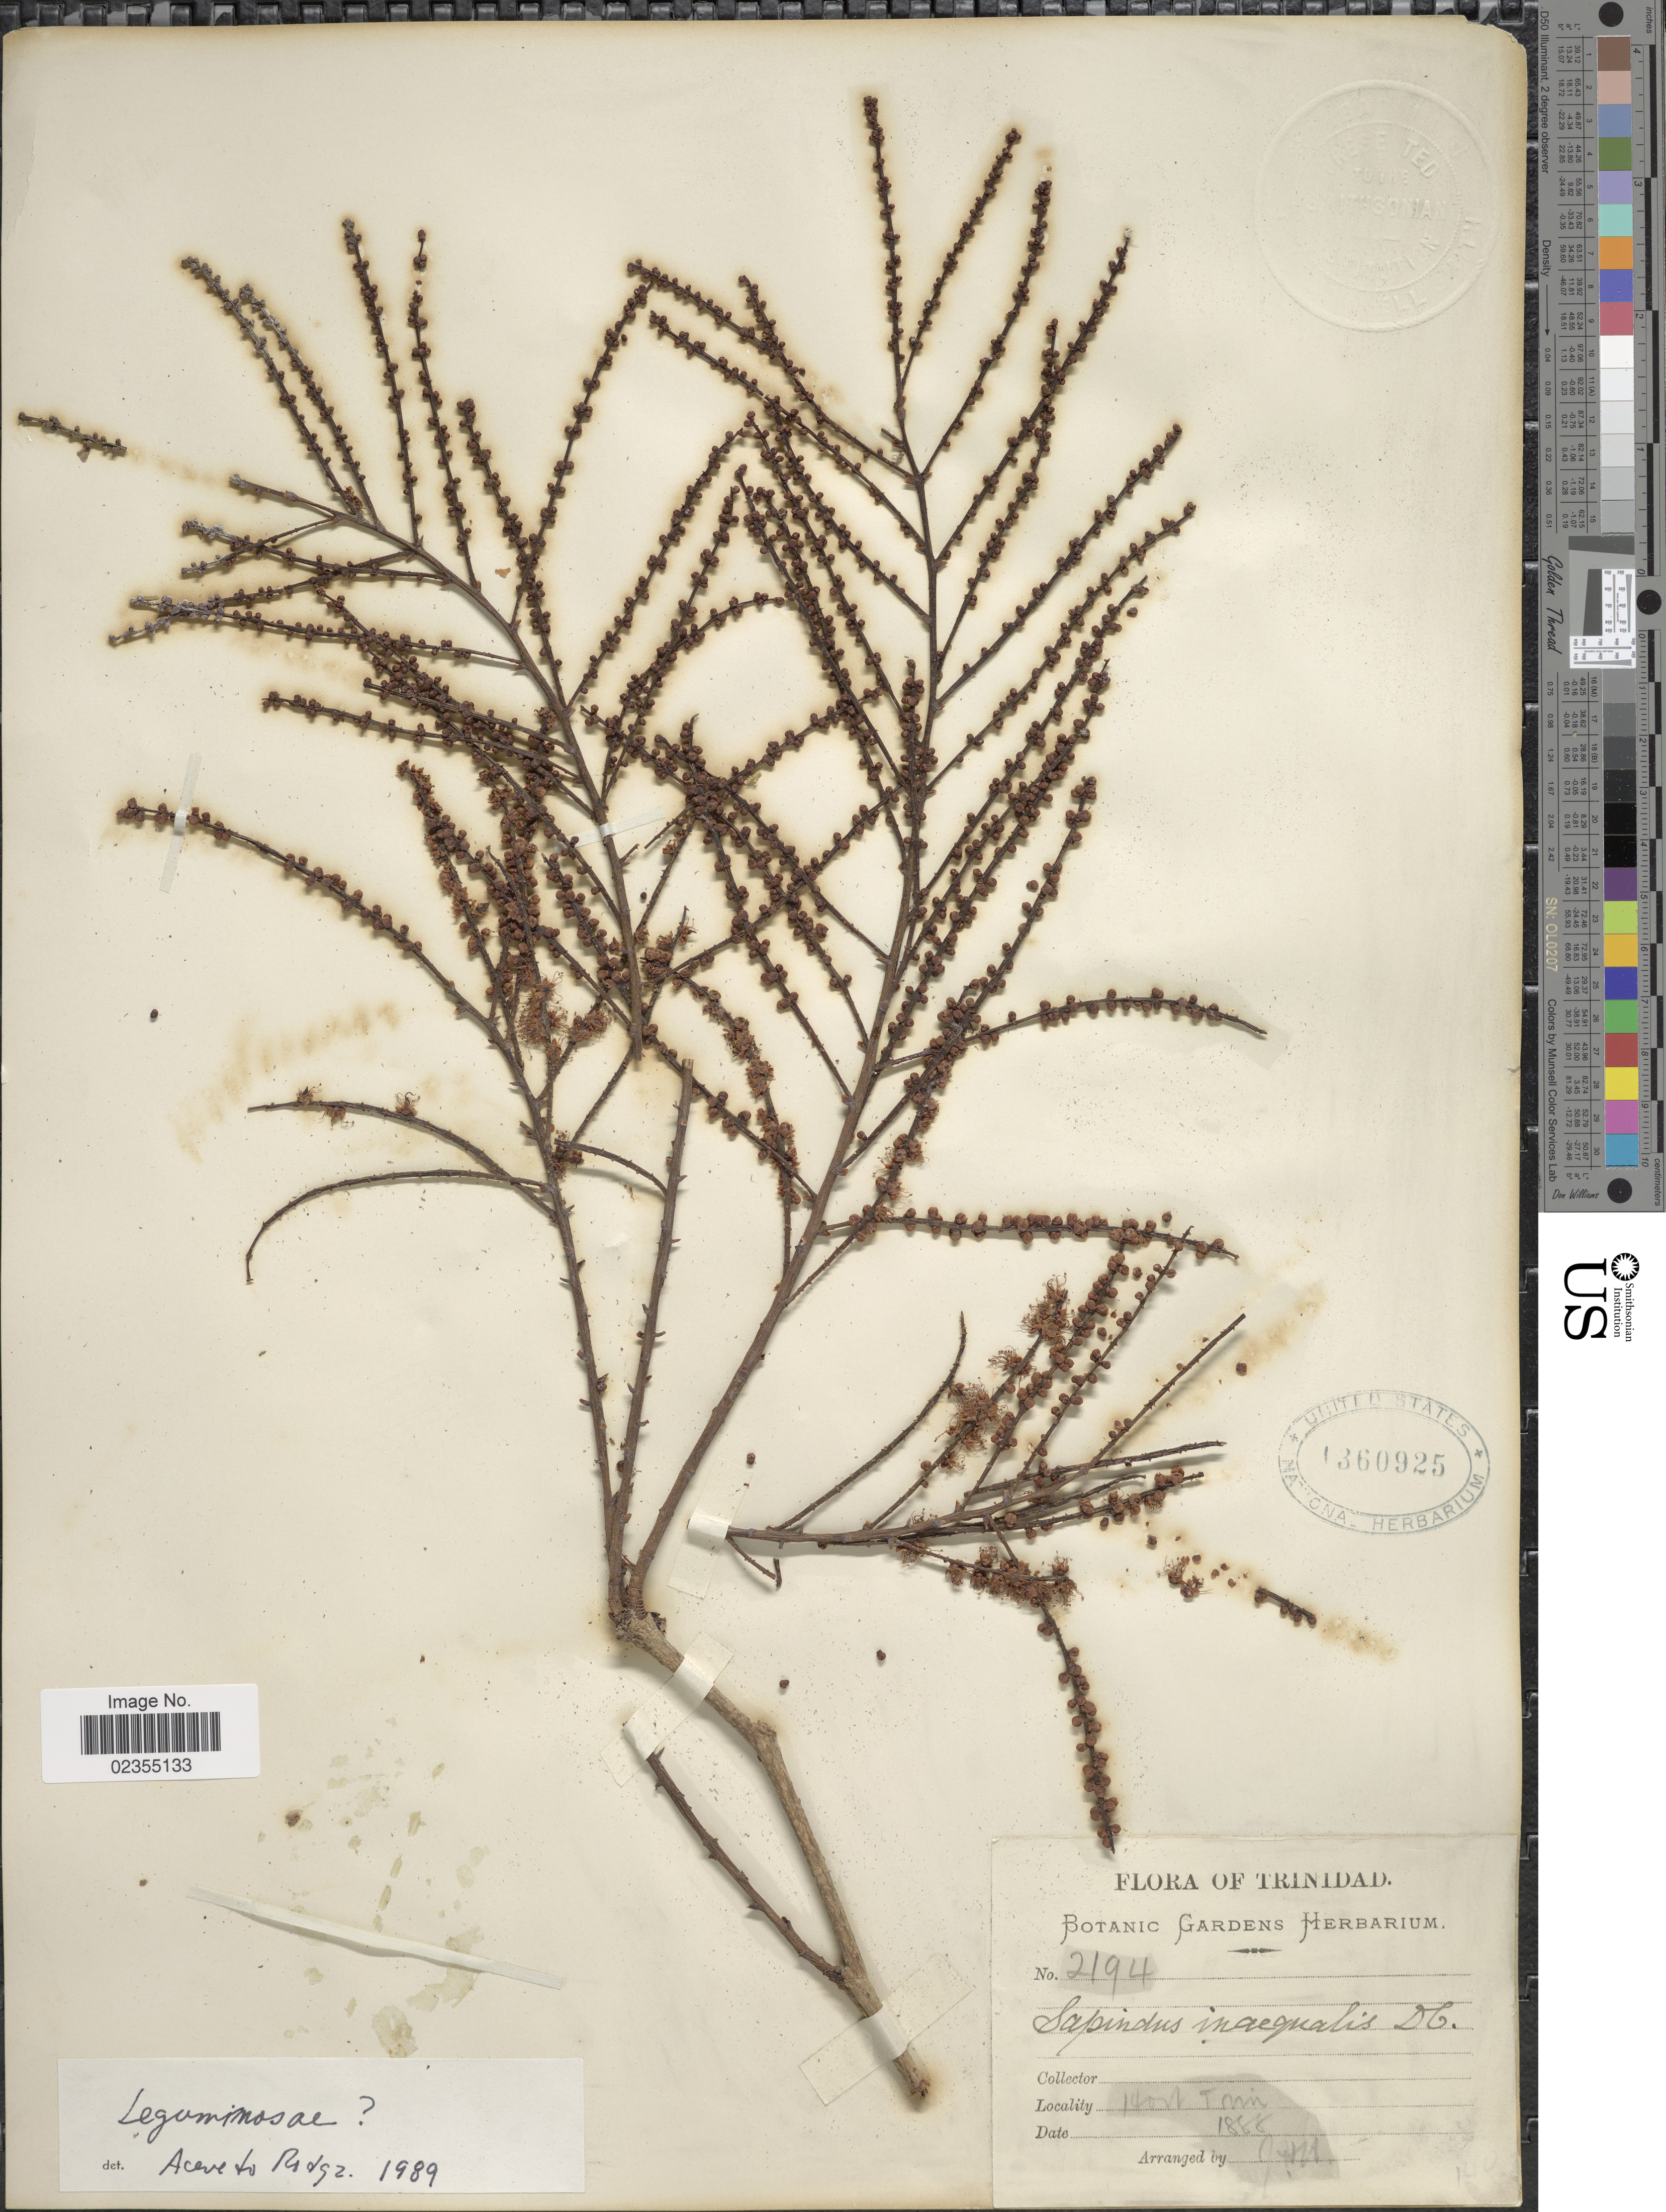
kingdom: Plantae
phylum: Tracheophyta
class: Magnoliopsida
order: Fabales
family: Fabaceae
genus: Prioria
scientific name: Prioria sp.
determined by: Trujillo, A. M.; Londoño-Echeverri, Y.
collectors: ex herb. Botanic Gardens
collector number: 2194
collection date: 1888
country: Trinidad and Tobago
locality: Trinidad. Hort Trin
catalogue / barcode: US 1360925